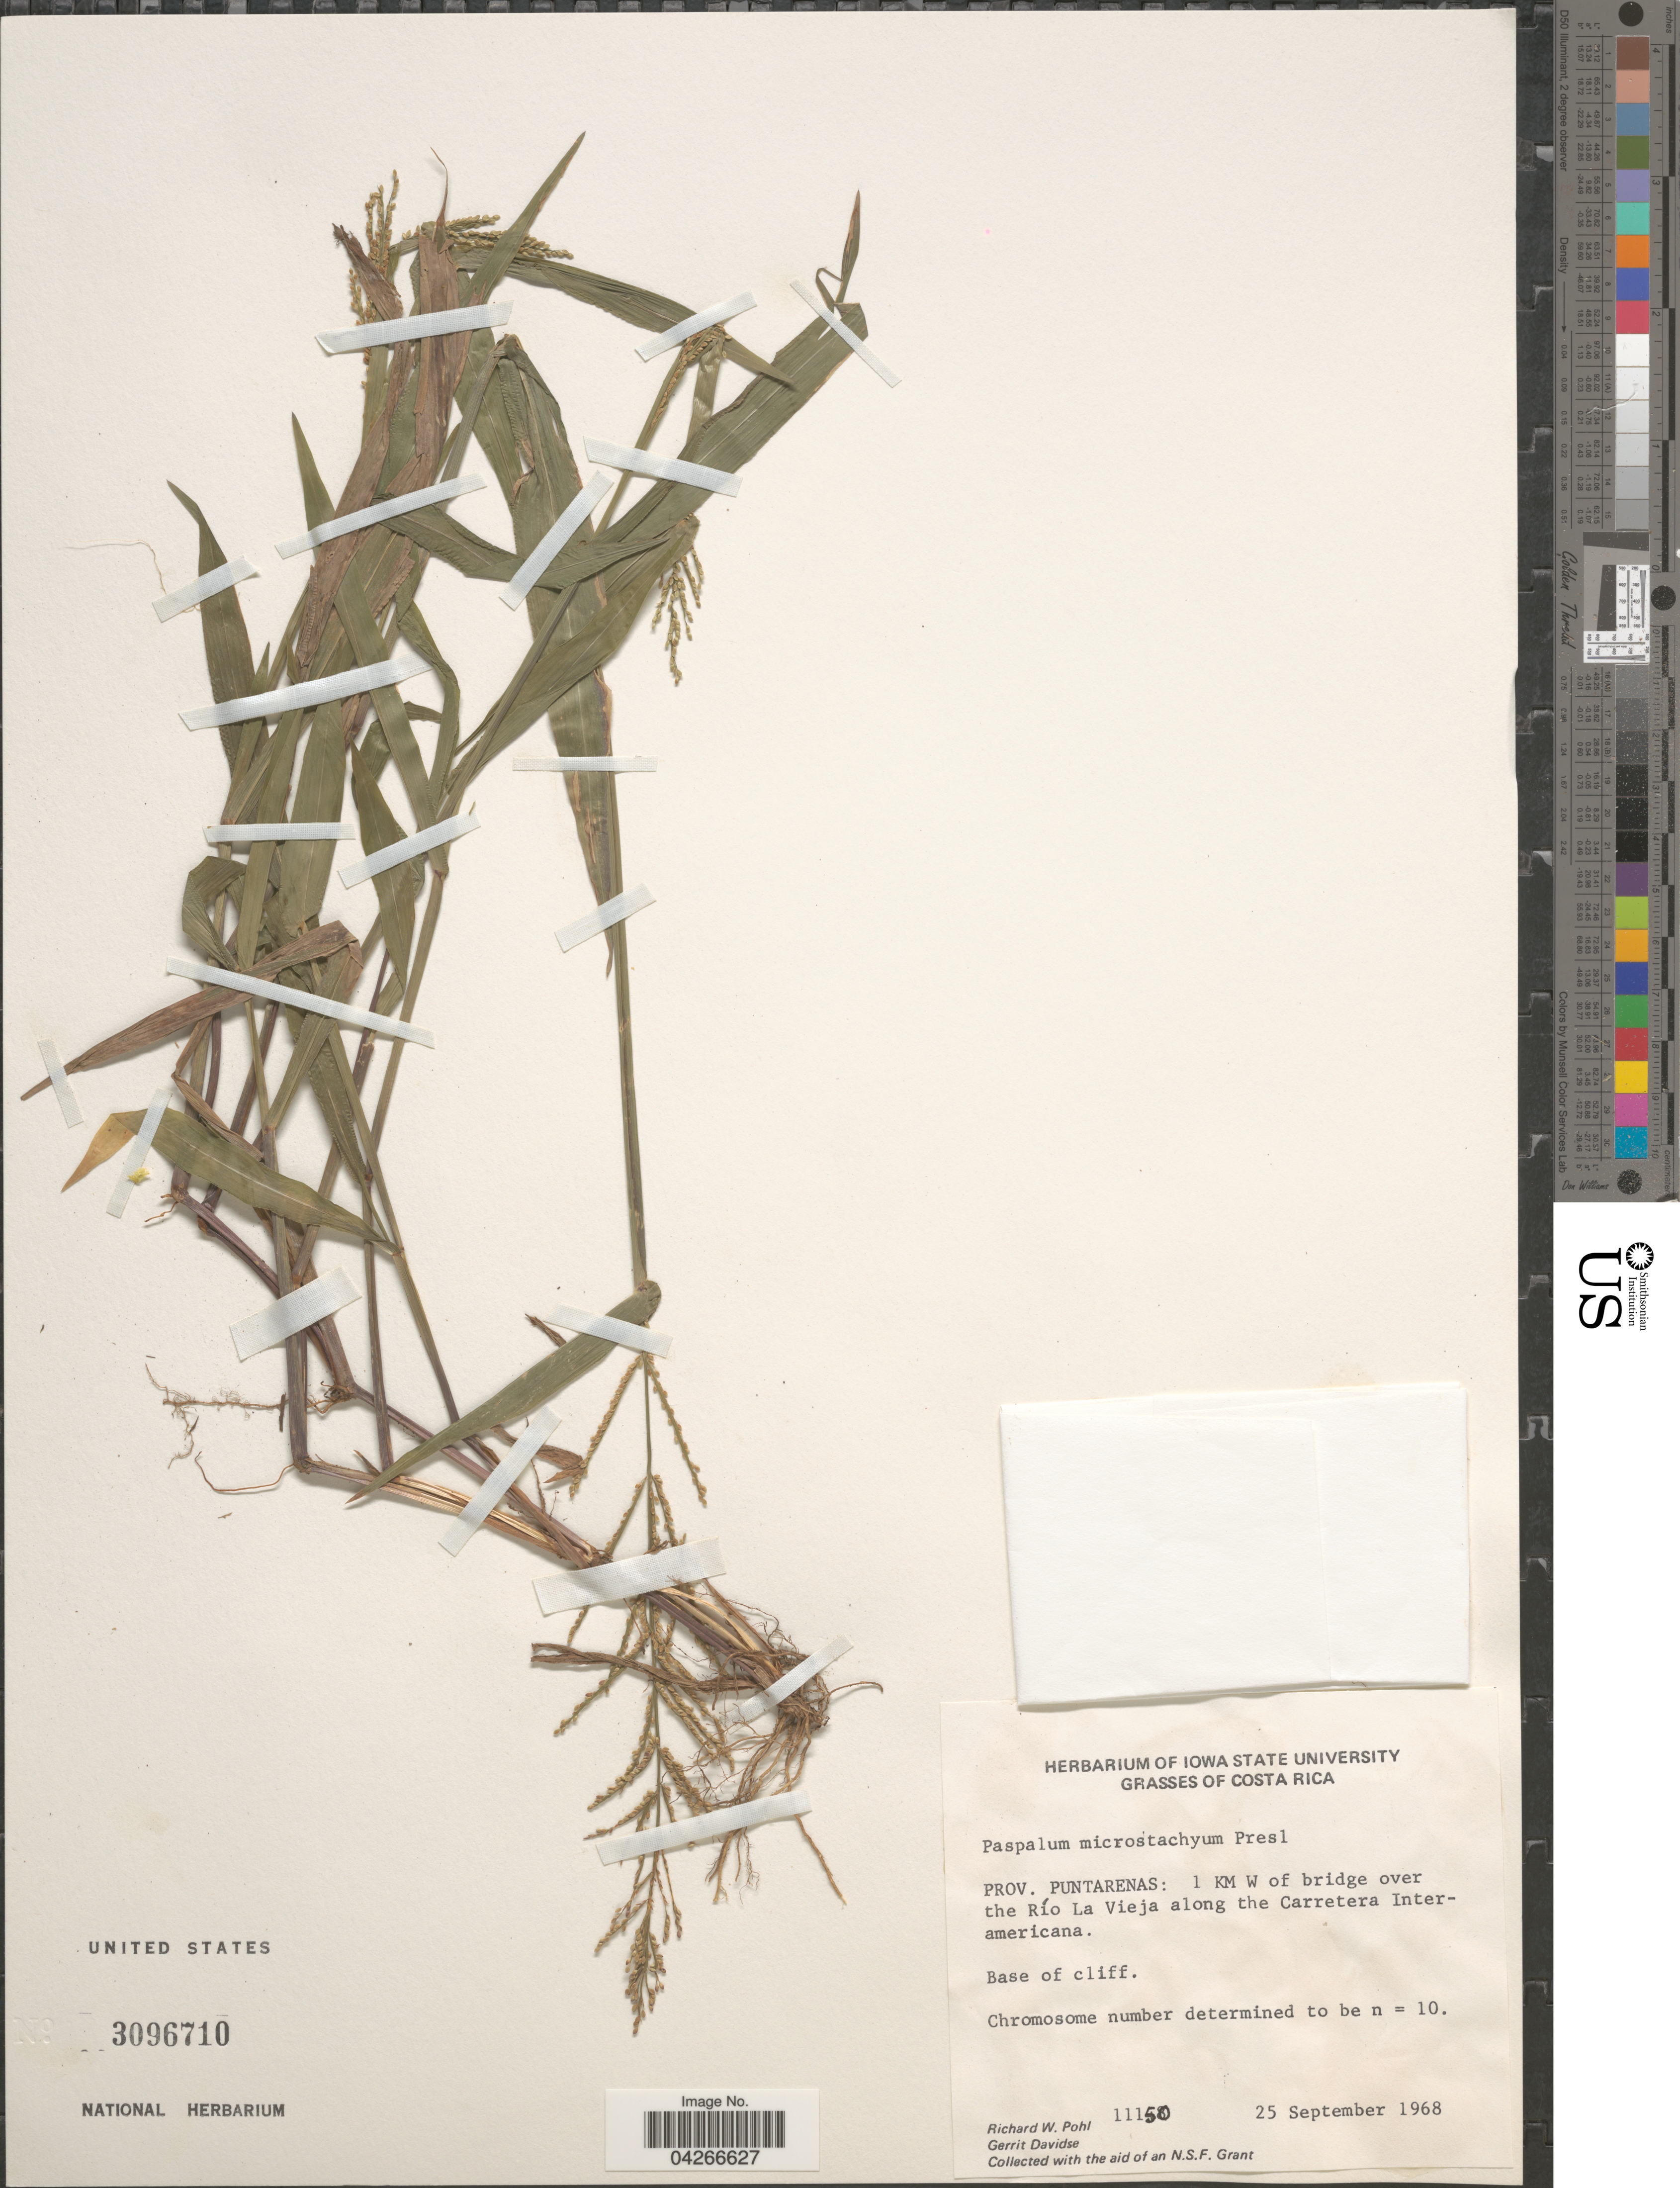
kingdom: Plantae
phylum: Tracheophyta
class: Liliopsida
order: Poales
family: Poaceae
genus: Paspalum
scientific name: Paspalum microstachyum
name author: J. Presl in C. Presl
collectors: R. W. Pohl & G. Davidse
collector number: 11150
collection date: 1968-09-25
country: Costa Rica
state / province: Puntarenas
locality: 1 KM W of bridge over the Río La Vieja along the Carretera Interamericana.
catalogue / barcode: US 3096710